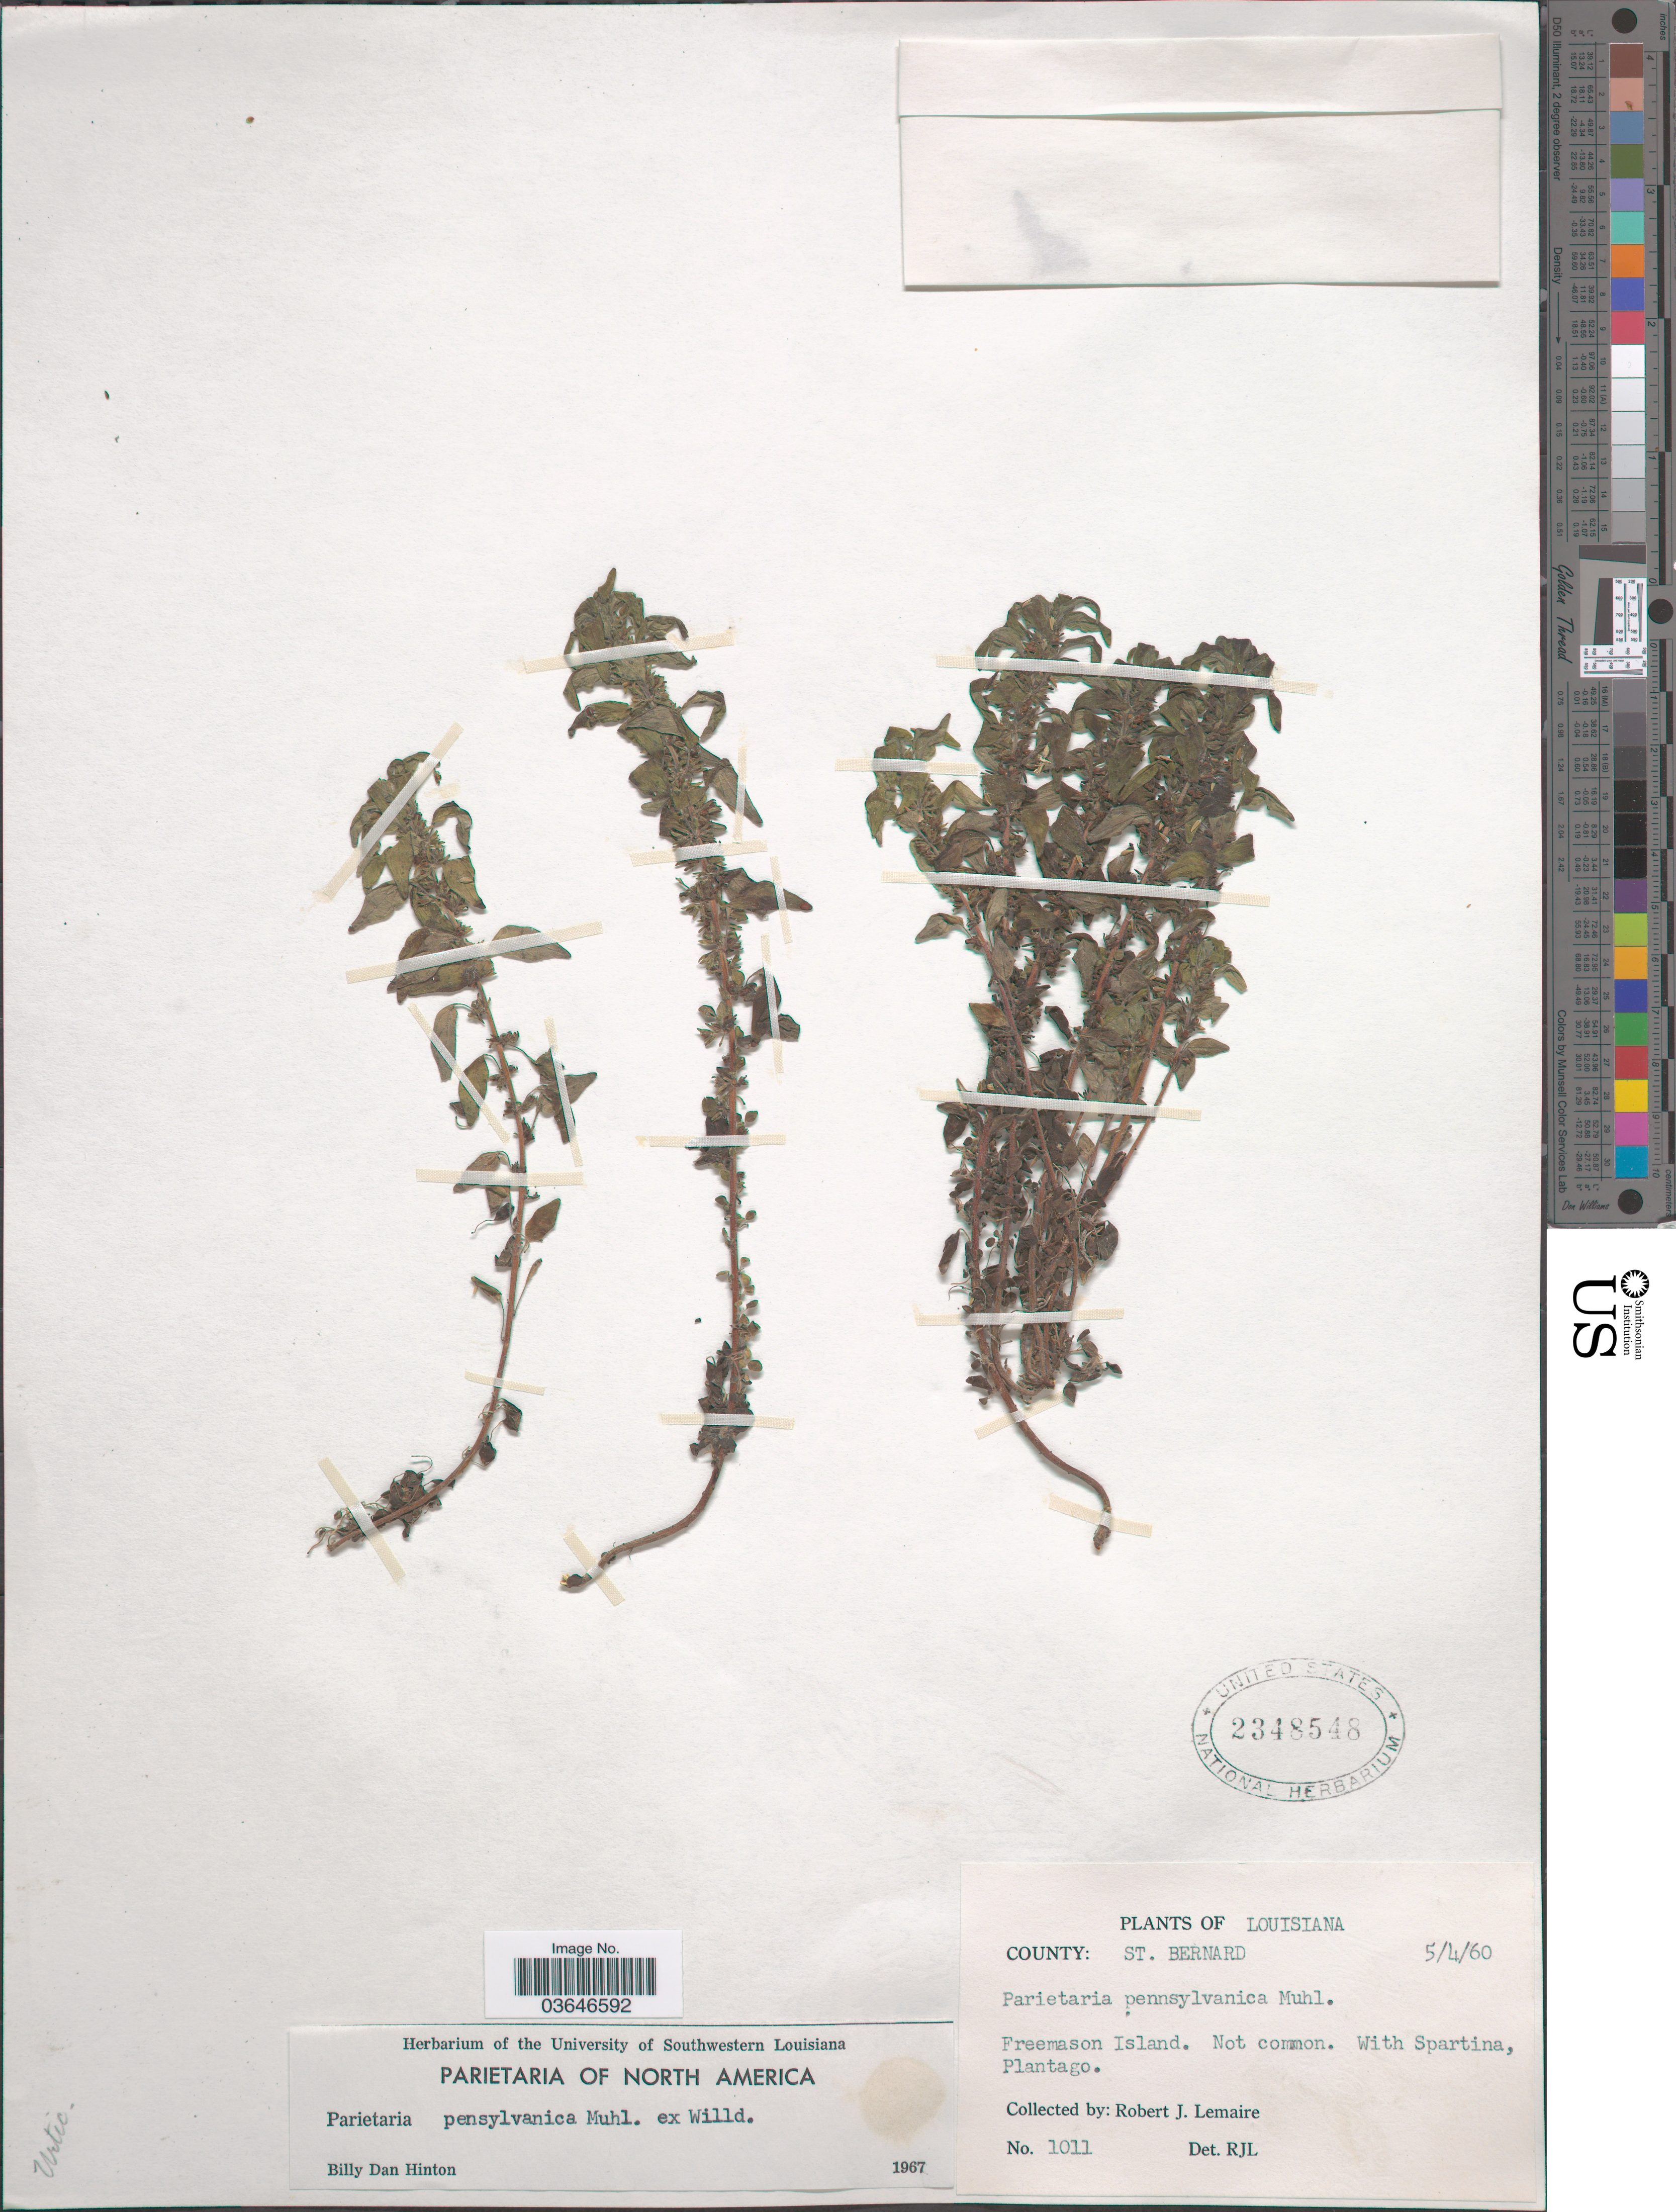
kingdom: Plantae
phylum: Tracheophyta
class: Magnoliopsida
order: Rosales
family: Urticaceae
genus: Parietaria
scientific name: Parietaria pensylvanica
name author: Muhl. ex Willd.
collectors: R. J. Lemaire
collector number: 1011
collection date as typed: Transcribed d/m/y: 4/5/60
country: United States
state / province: Louisiana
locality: County: St. Bernard. Freemason Island. With Spartina, Plantago.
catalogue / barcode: US 2348548